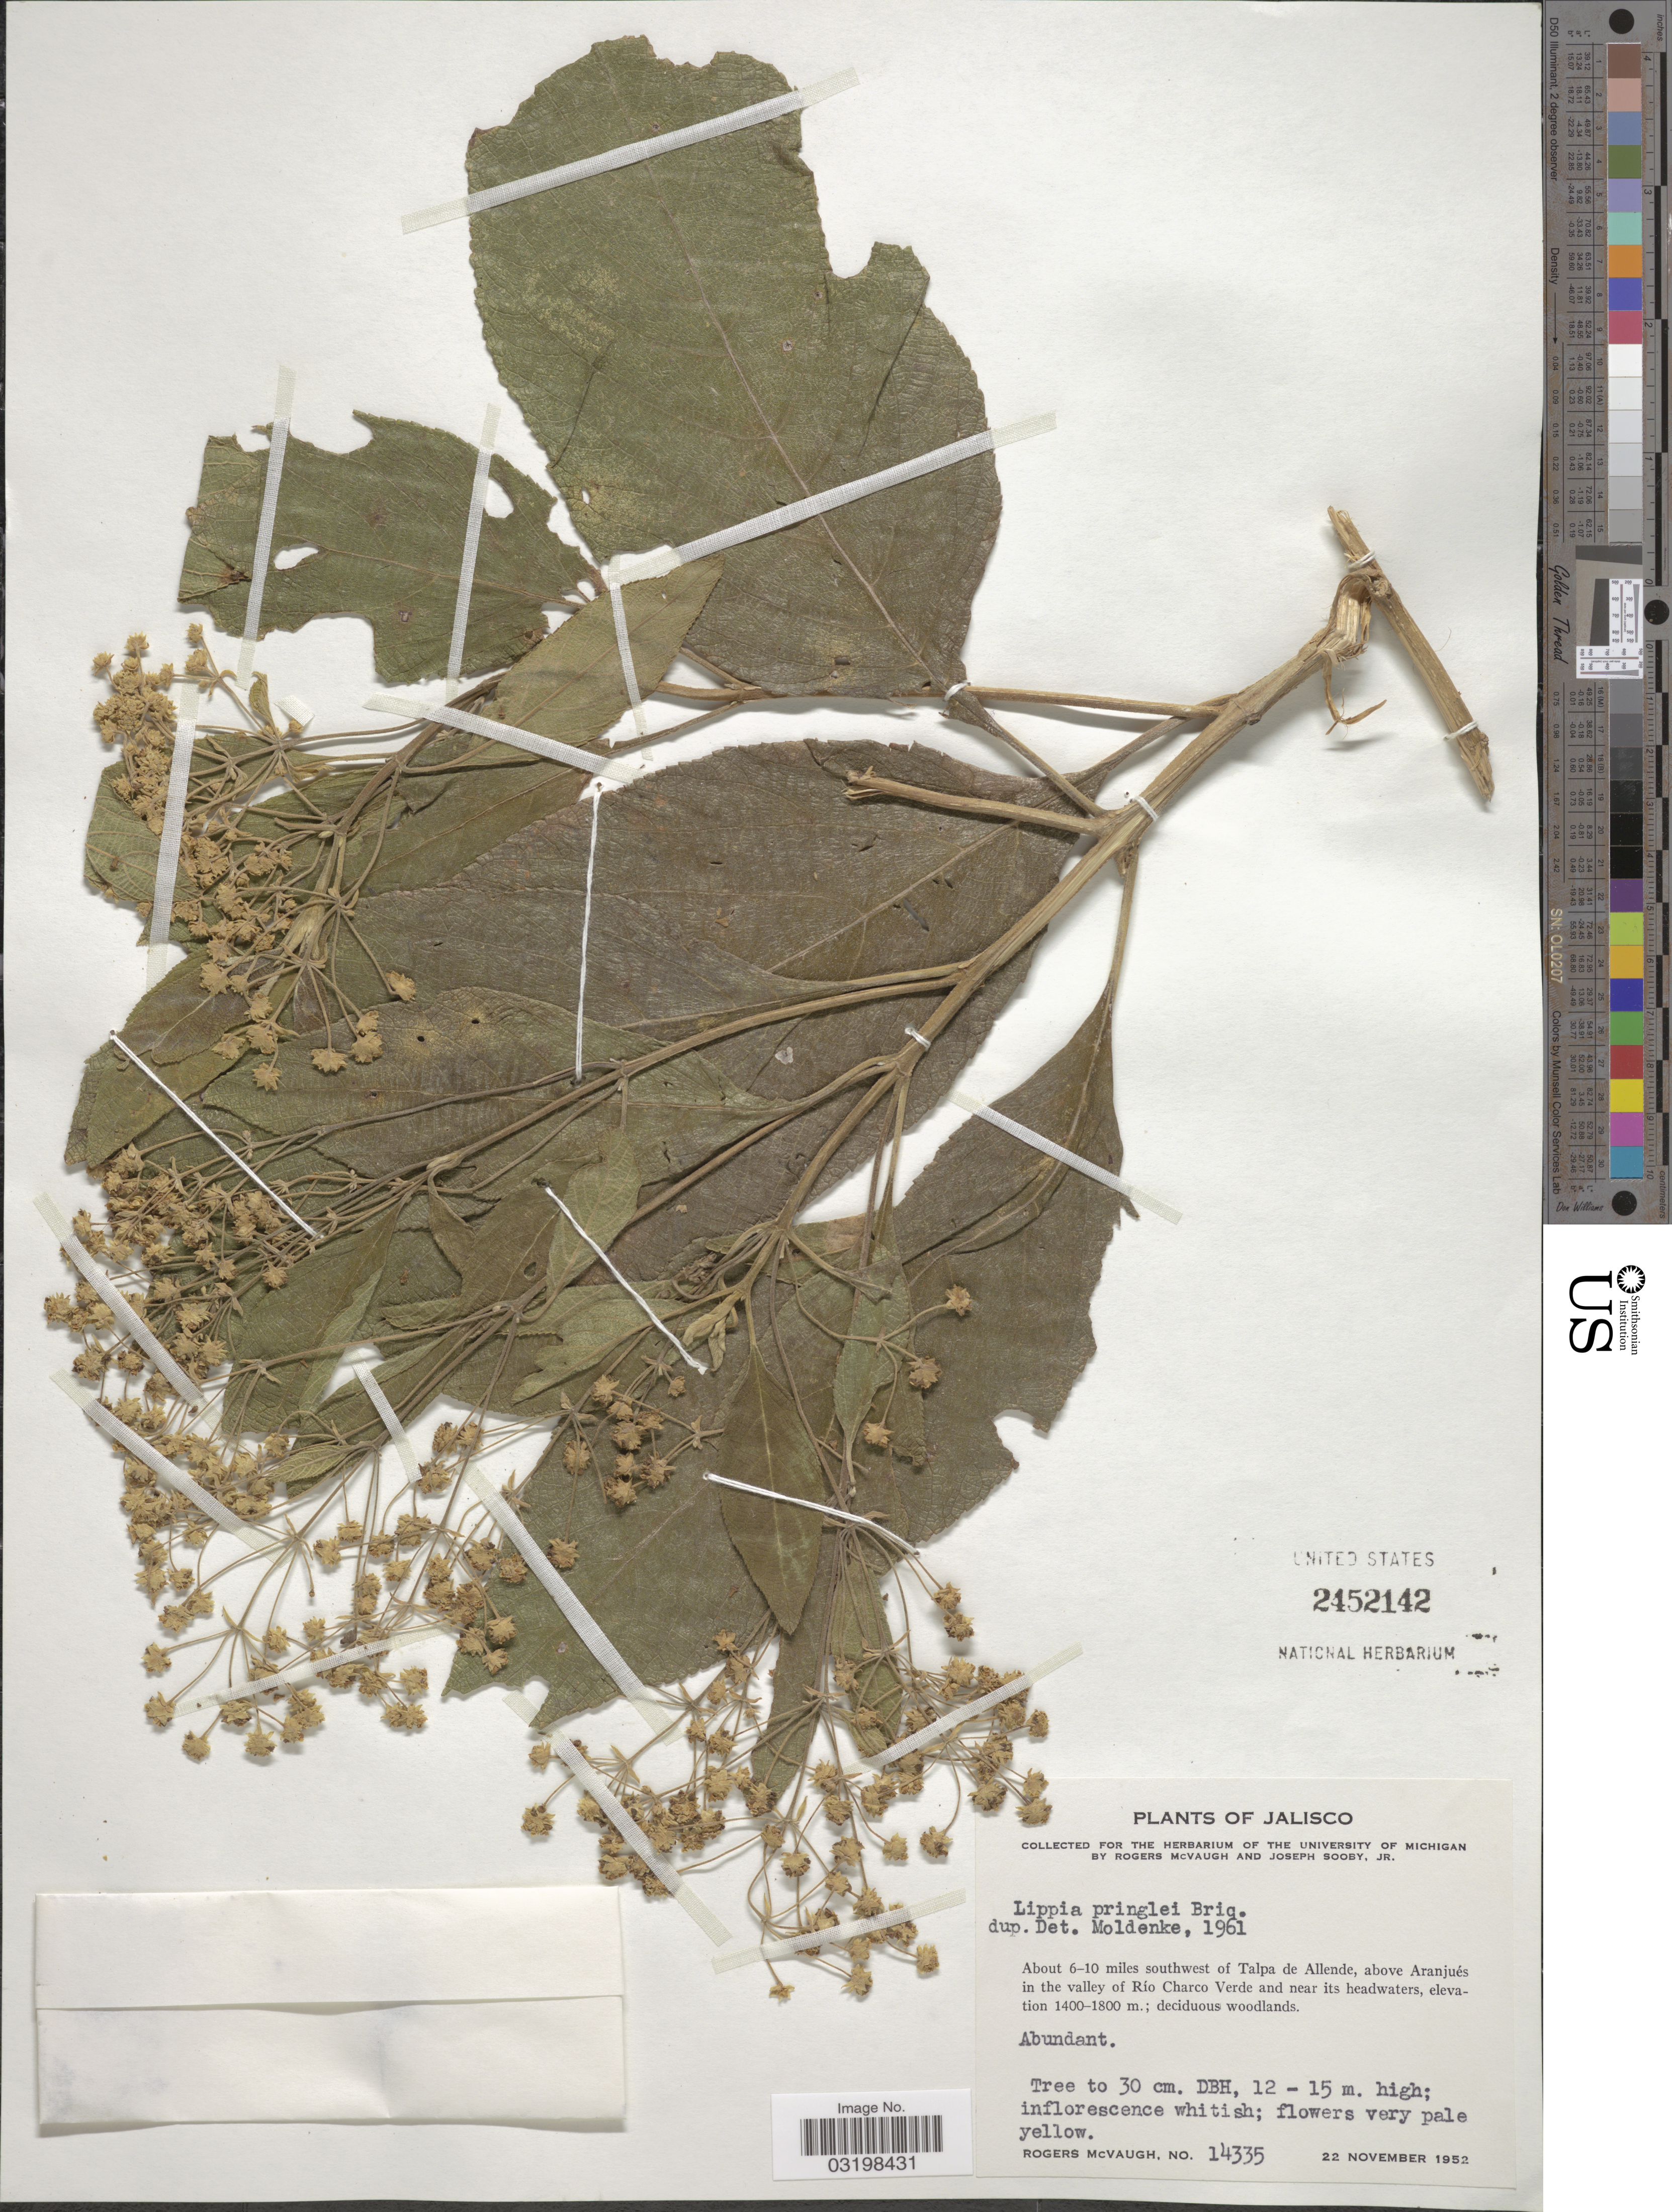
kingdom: Plantae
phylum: Tracheophyta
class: Magnoliopsida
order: Lamiales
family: Verbenaceae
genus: Lippia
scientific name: Lippia umbellata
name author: Cav.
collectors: R. McVaugh & J. Sooby Jr.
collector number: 14335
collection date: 1952-11-22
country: Mexico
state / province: Jalisco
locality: About 6-10 miles southwest of Talpa de Allende, above Aranjués in the valley of Río Charco Verde and near its headwaters. Deciduous woodlands.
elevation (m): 1400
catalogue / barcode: US 2452142